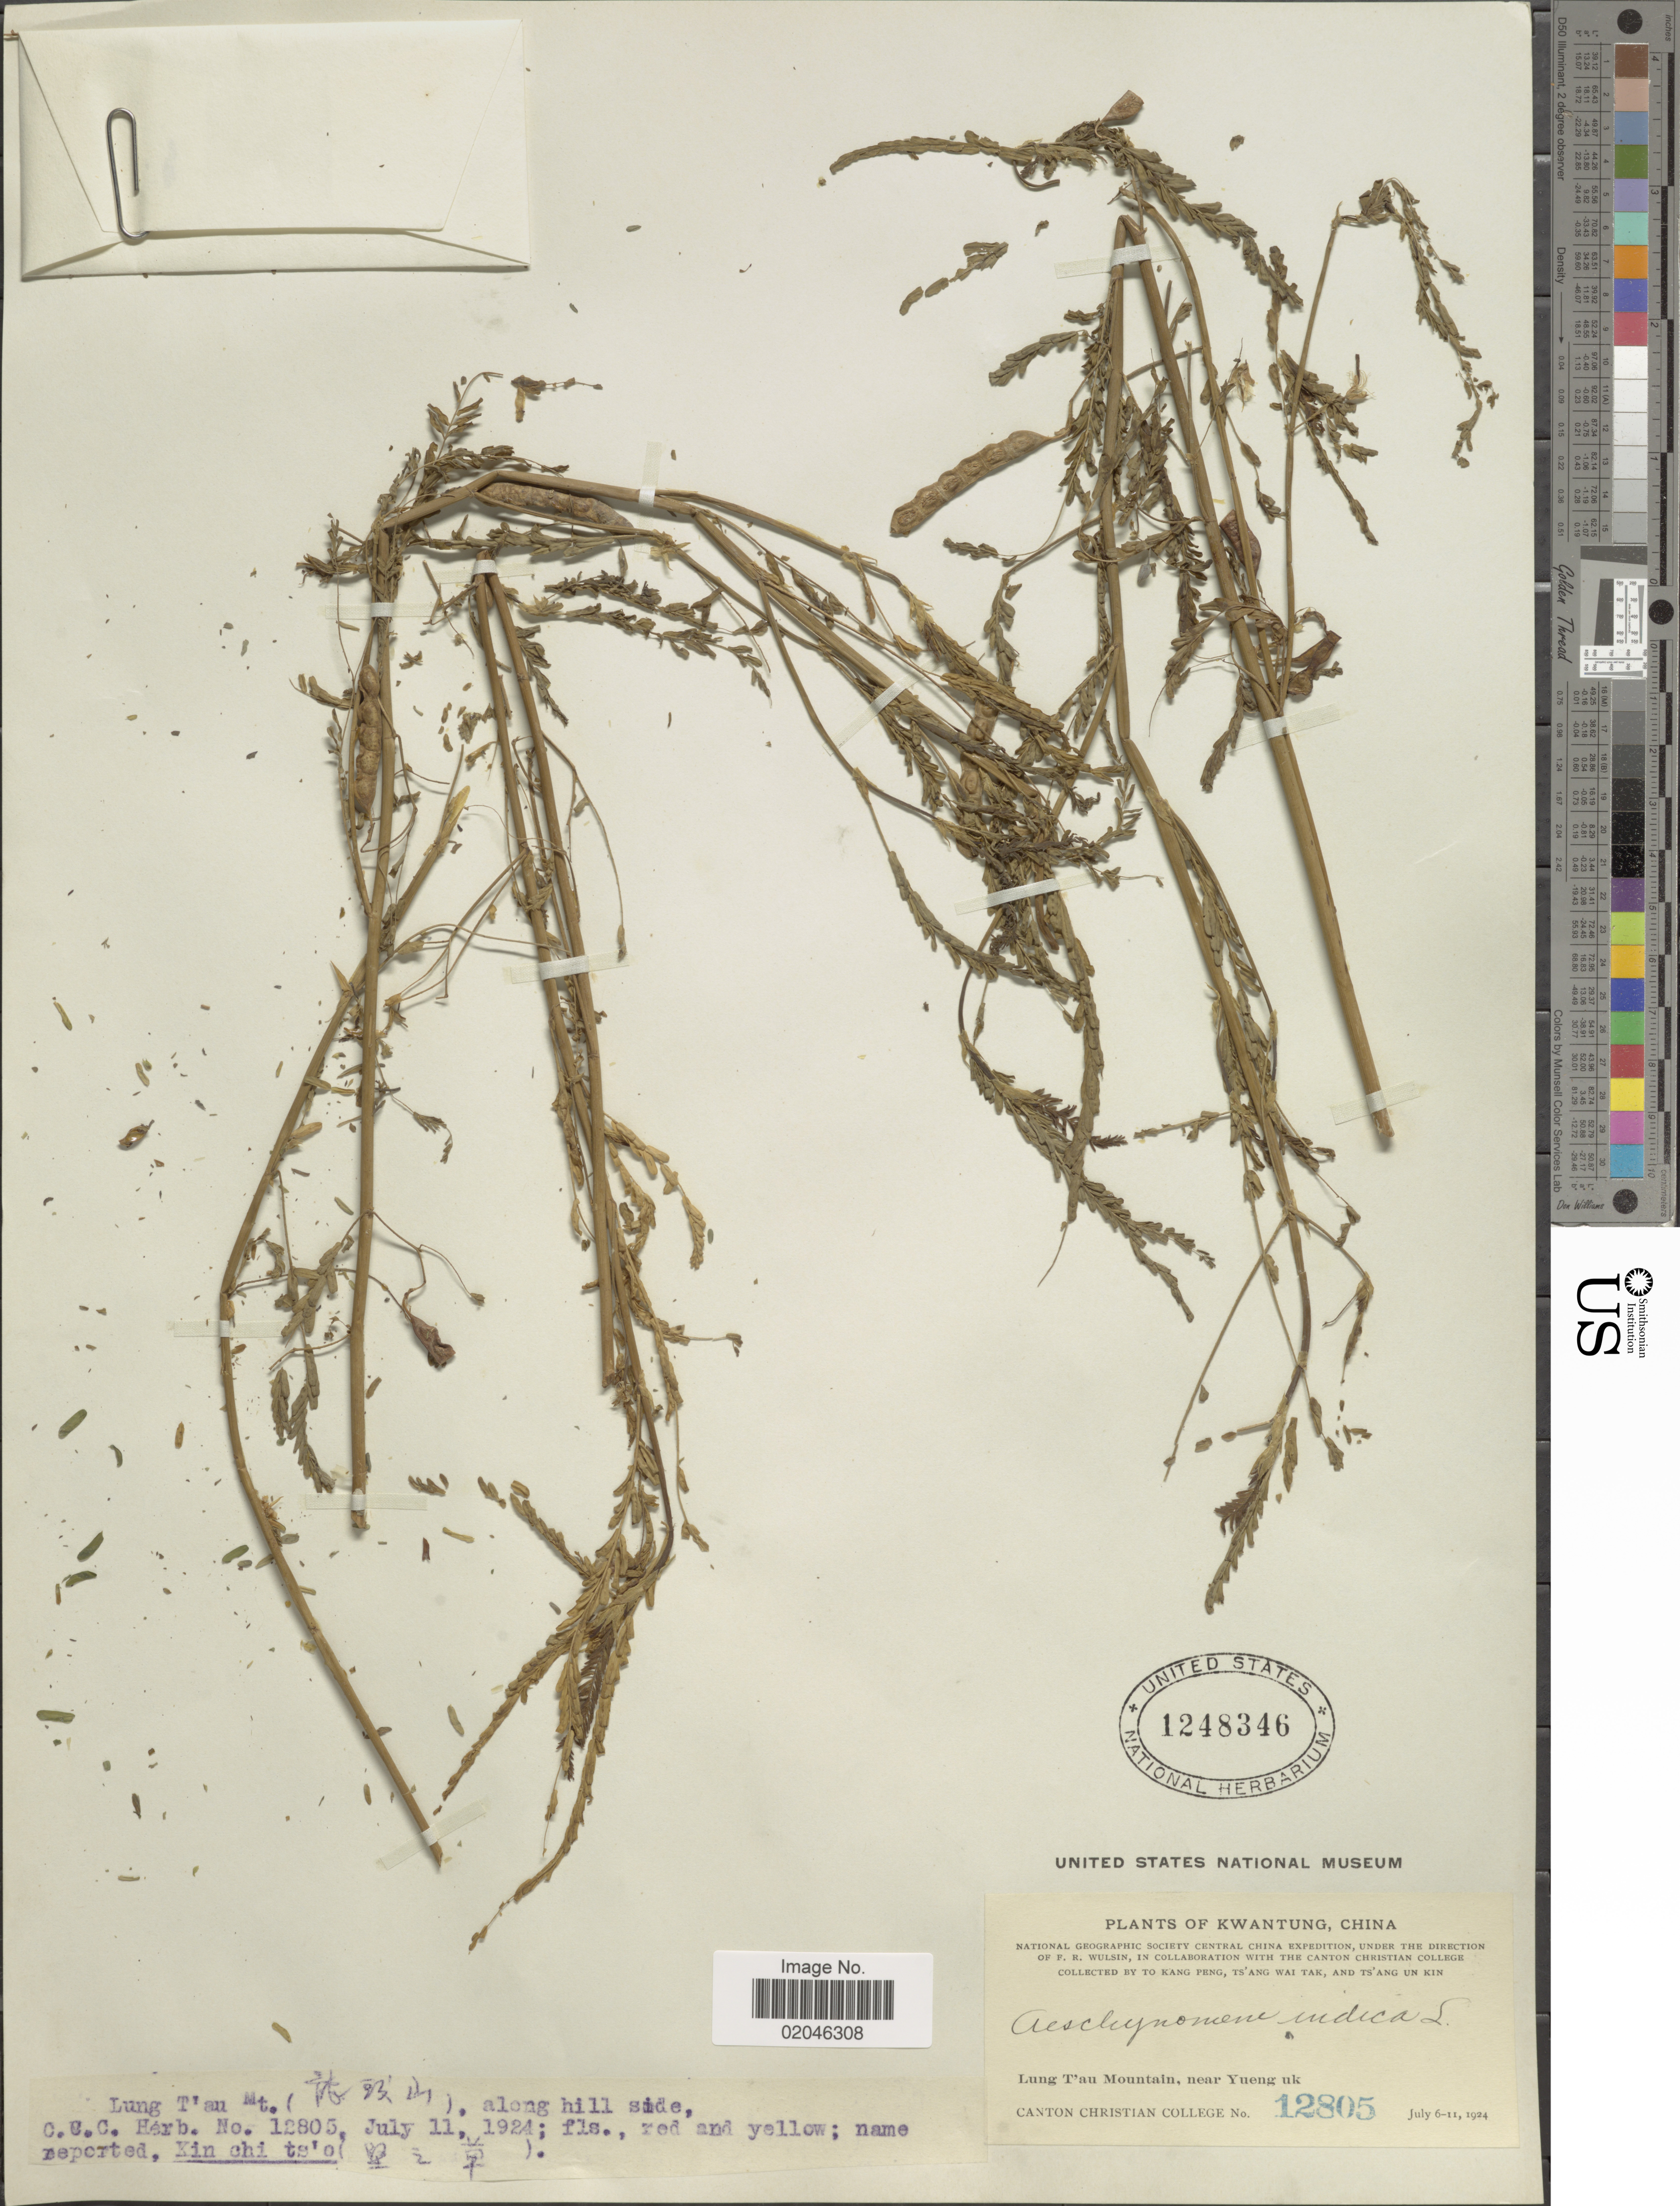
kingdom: Plantae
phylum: Tracheophyta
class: Magnoliopsida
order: Fabales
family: Fabaceae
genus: Aeschynomene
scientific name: Aeschynomene indica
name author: L.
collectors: Canton Christian College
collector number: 12805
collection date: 1924-07-06/1924-07-11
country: China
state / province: Guangdong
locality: Kwangtung, Lung T'au Mountain, near Yueng uk, along hillside.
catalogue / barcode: US 1248346